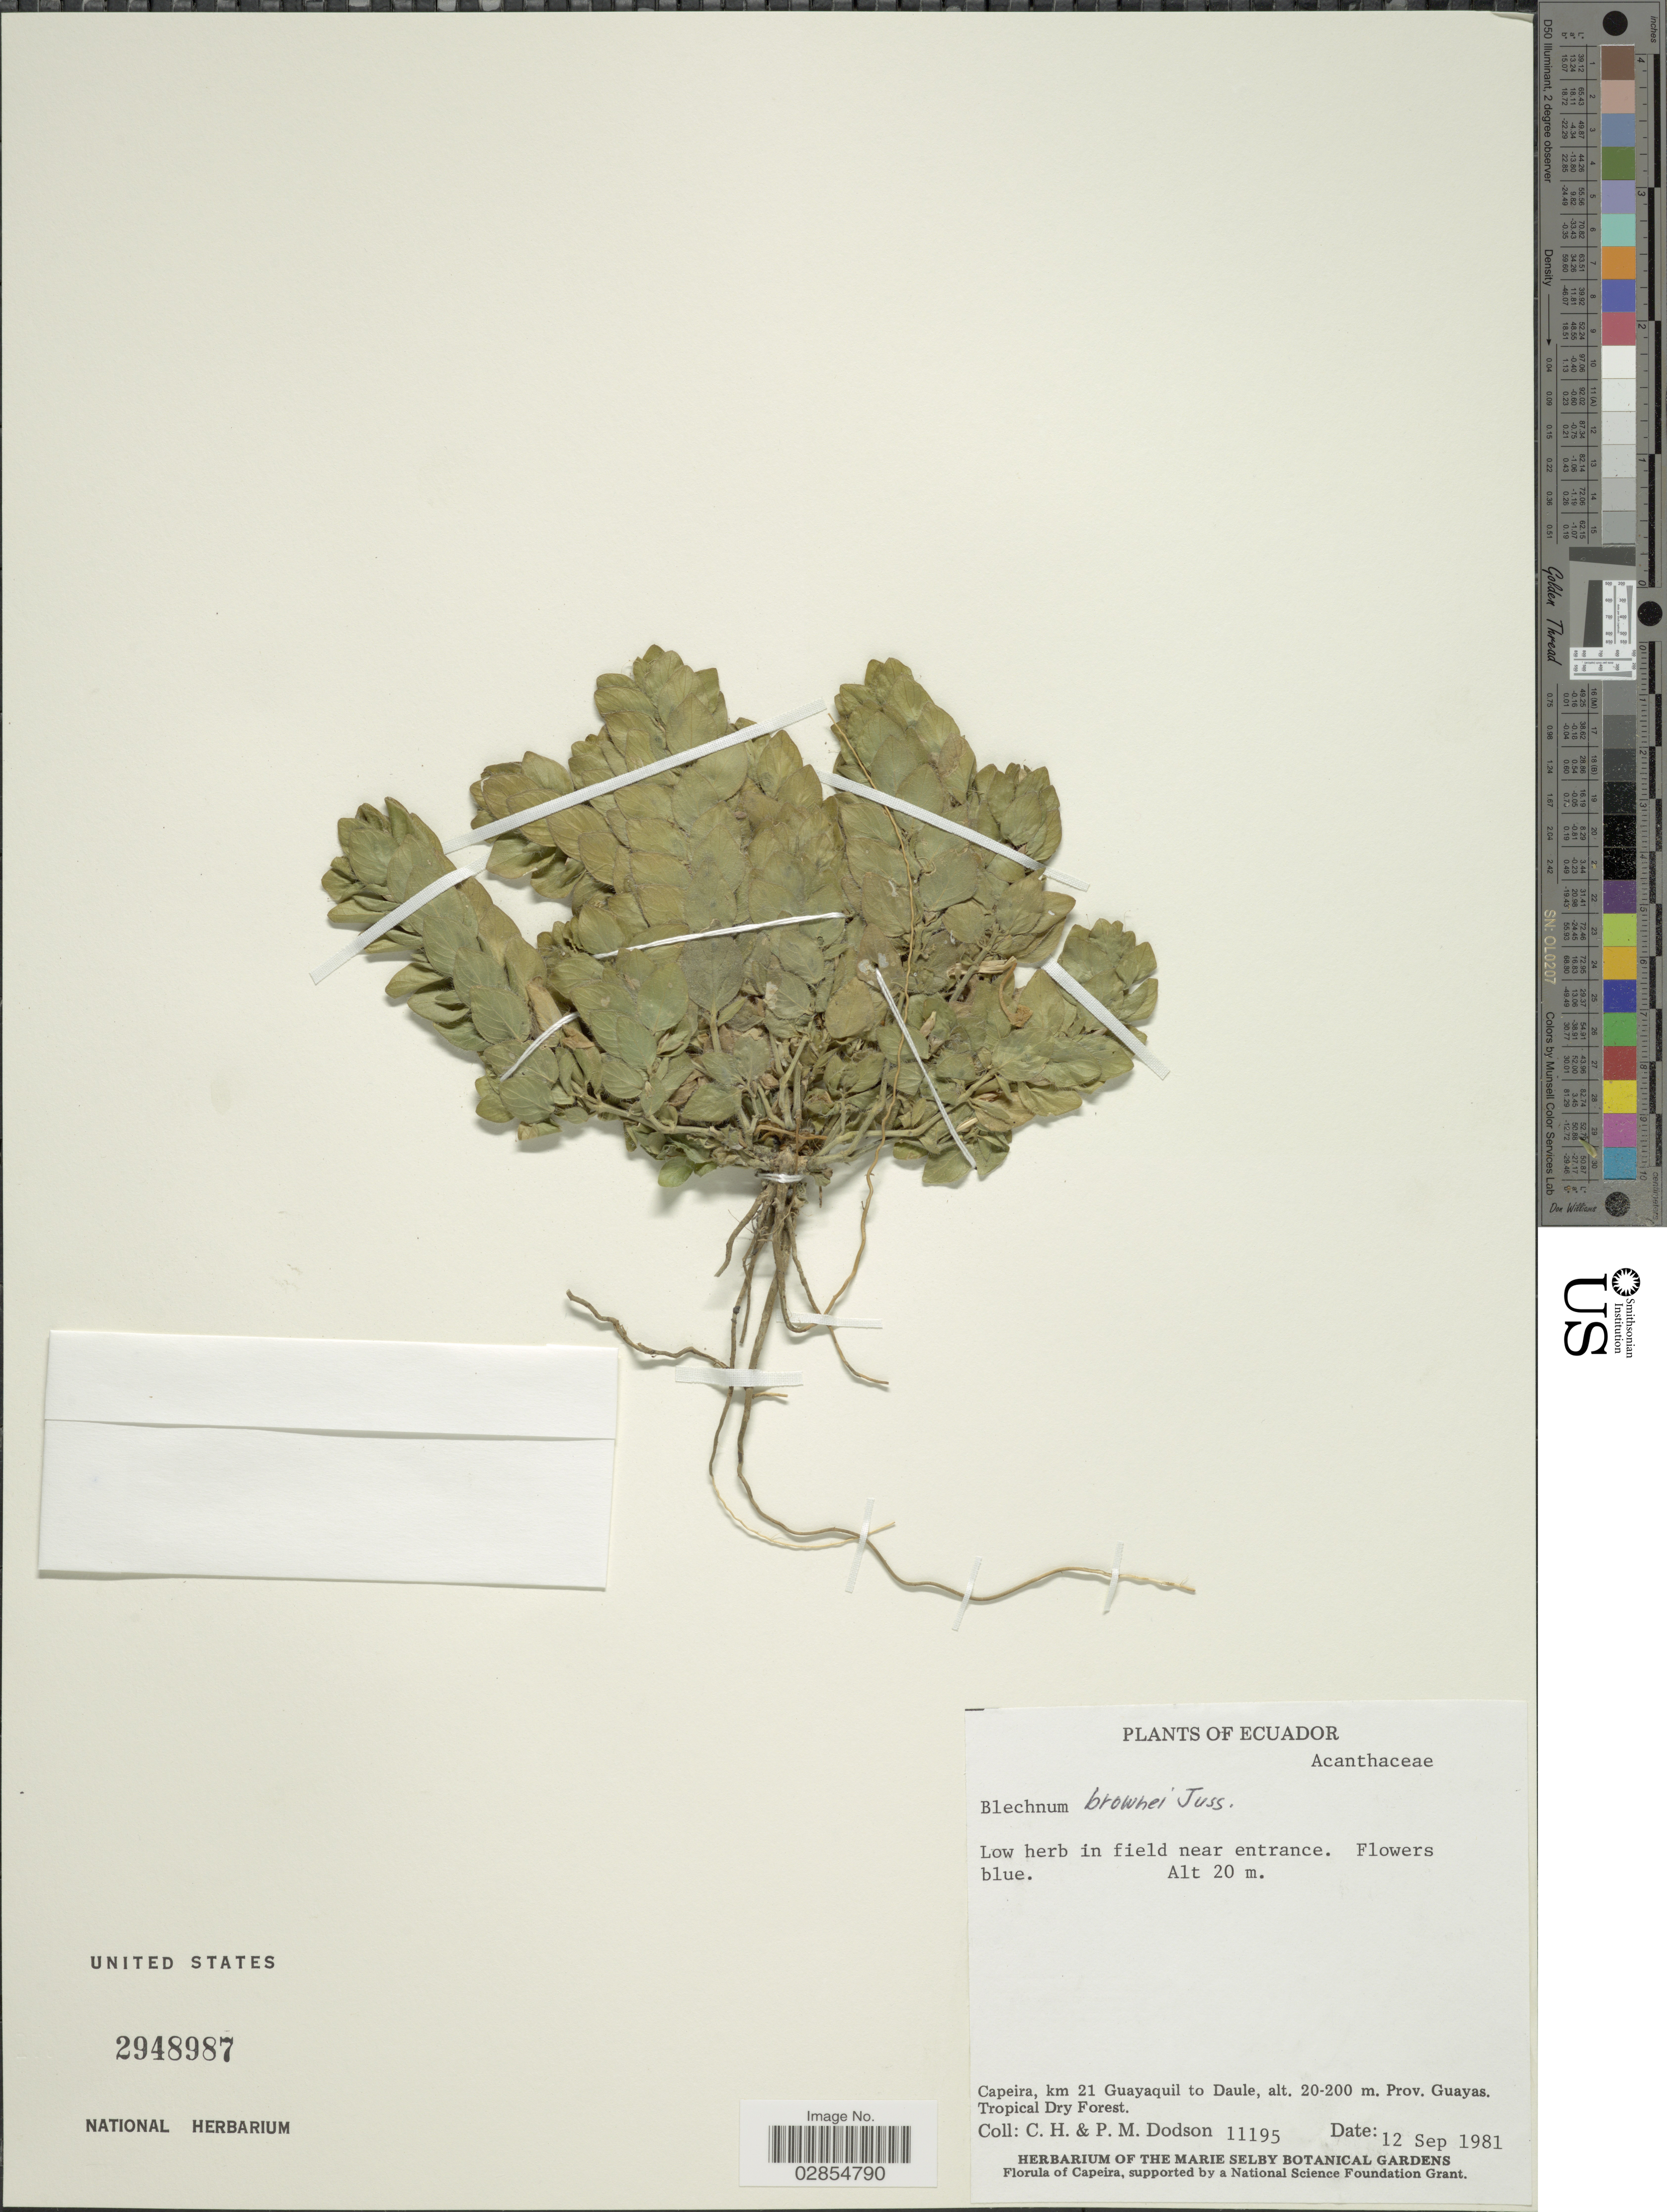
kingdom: Plantae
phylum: Tracheophyta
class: Magnoliopsida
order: Lamiales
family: Acanthaceae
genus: Blechum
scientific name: Blechum brownei f. puberulum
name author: Leonard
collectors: C. H. Dodson & P. M. Dodson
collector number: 11195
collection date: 1981-09-12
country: Ecuador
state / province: Guayas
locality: Capeira, km 21 Guayaquil to Daule. Prov. Guayas.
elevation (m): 20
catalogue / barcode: US 2948987